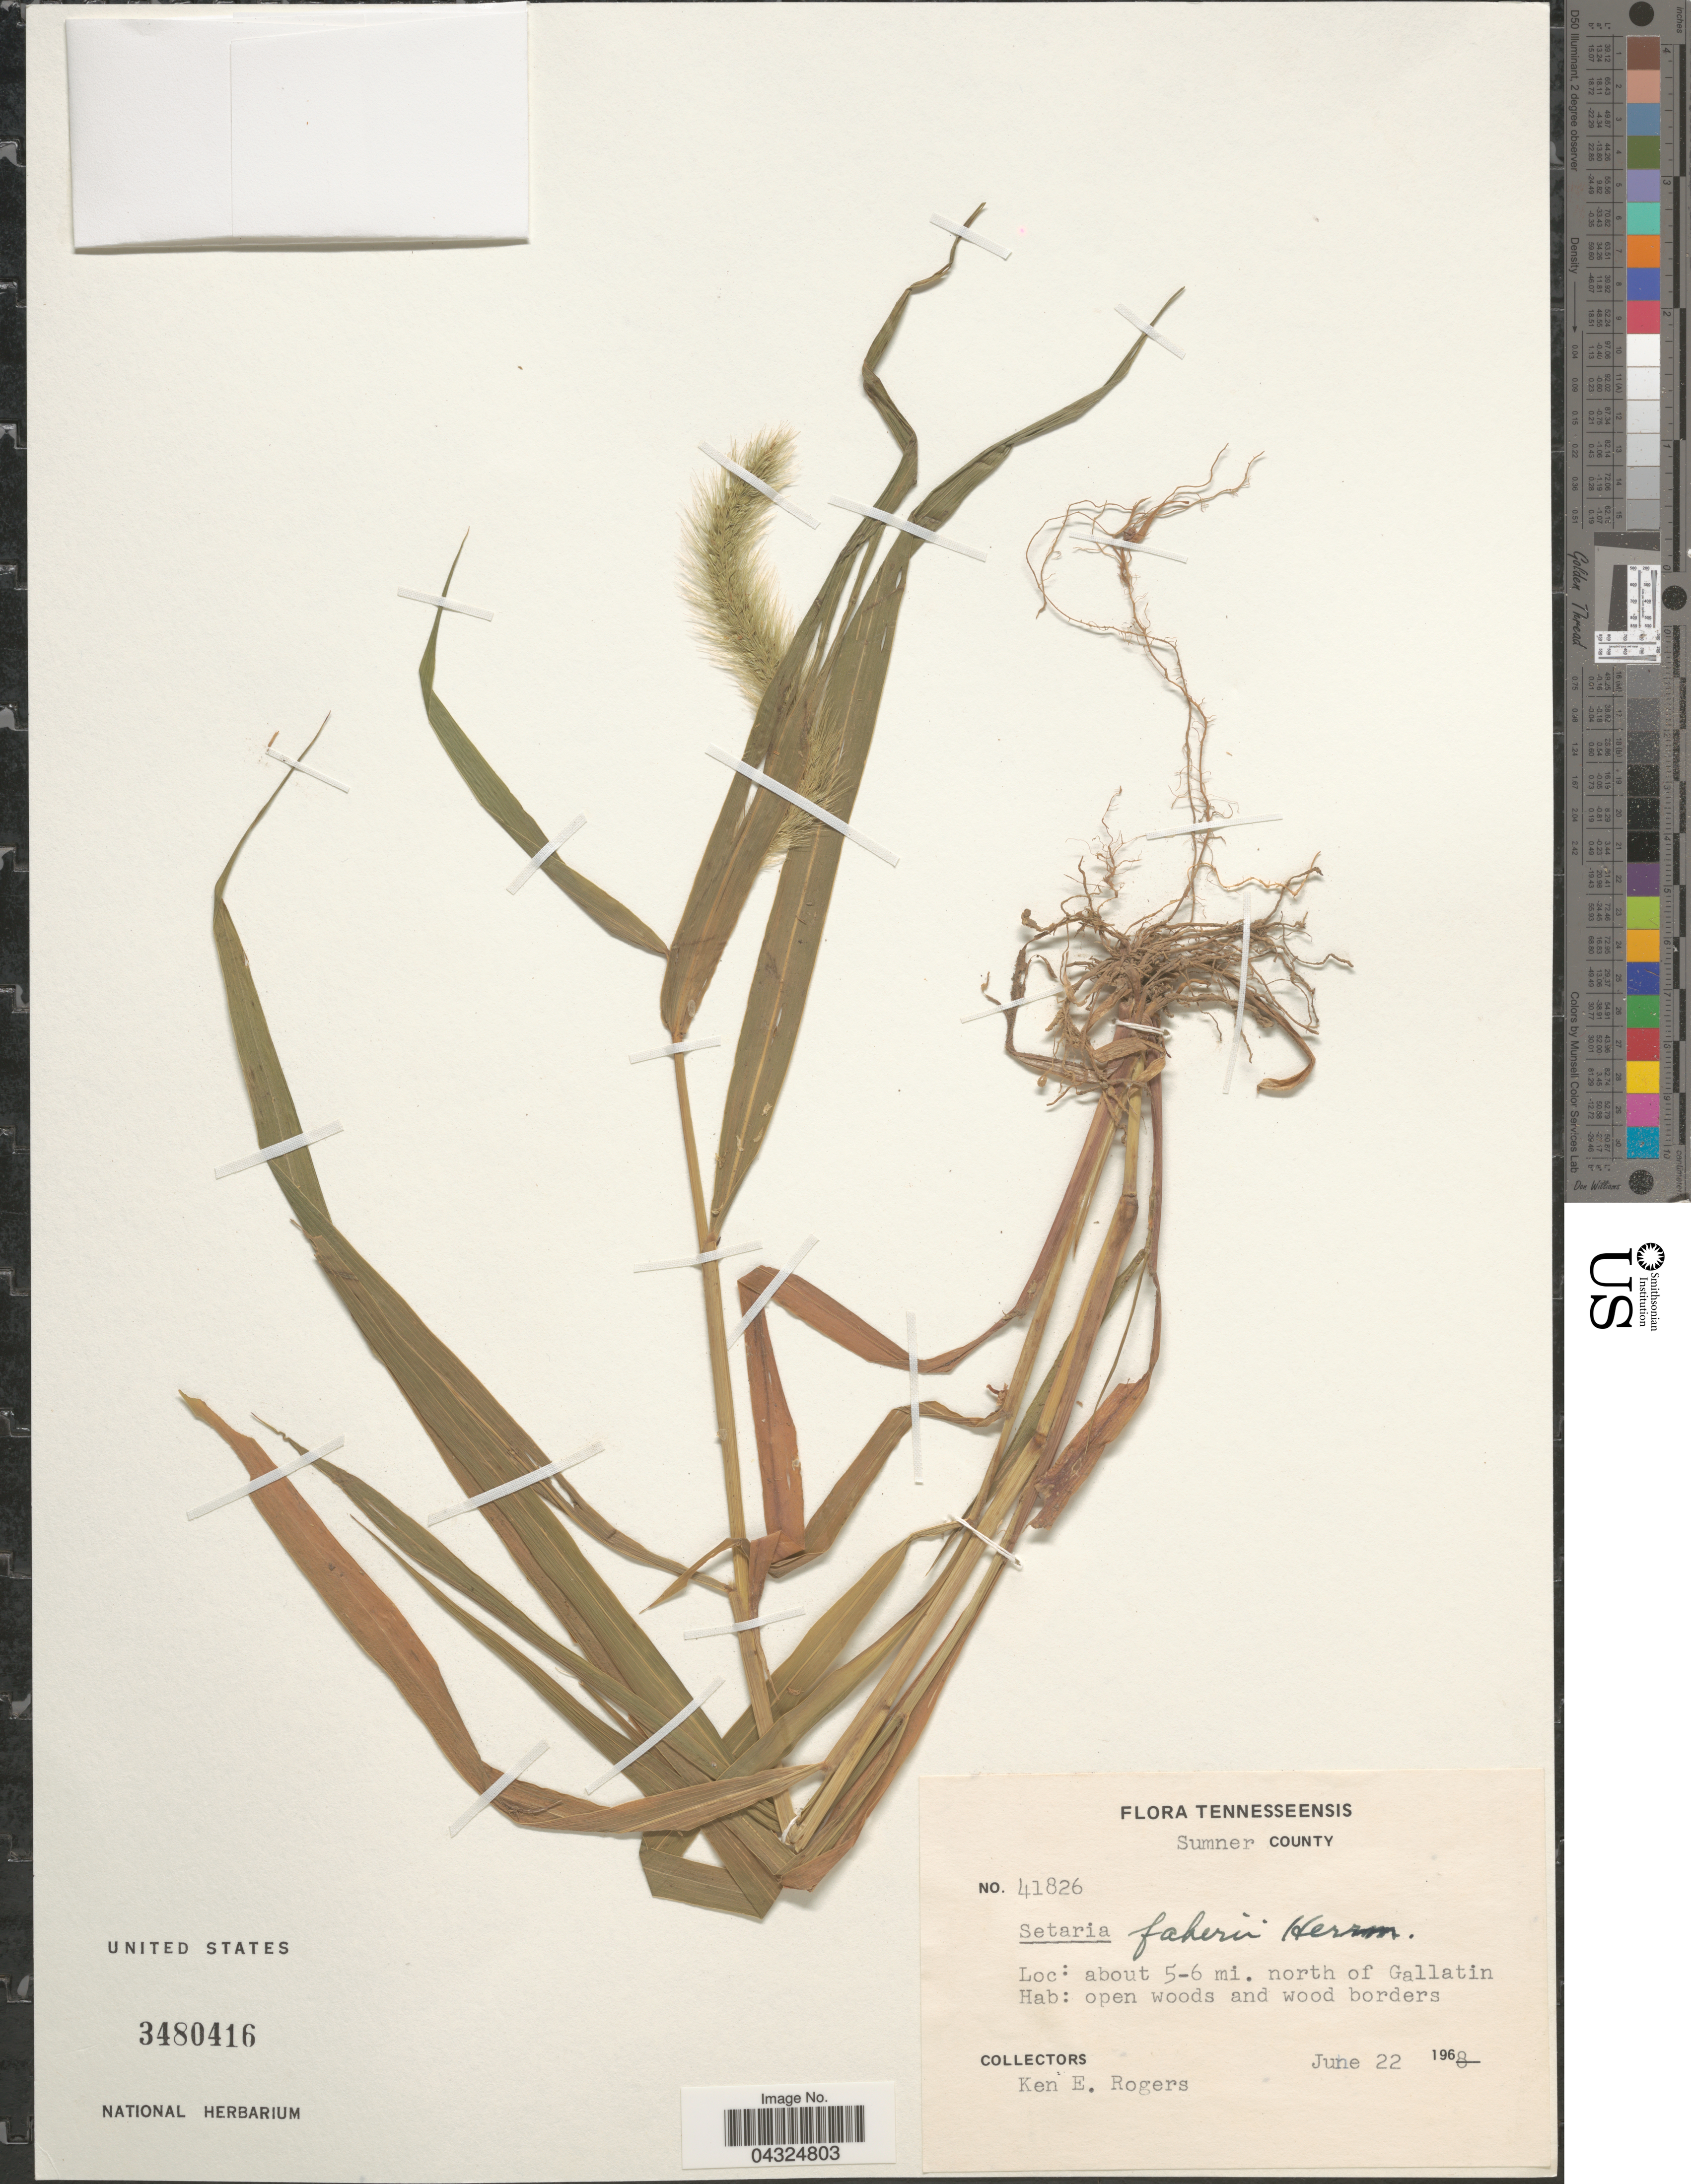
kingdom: Plantae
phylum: Tracheophyta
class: Liliopsida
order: Poales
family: Poaceae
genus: Setaria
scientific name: Setaria faberi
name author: R.A.W. Herrm.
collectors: K. Rogers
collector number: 41826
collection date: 1968-06-22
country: United States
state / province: Tennessee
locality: Tennesseensis. Sumner County. About 5-6 mi. north of Gallatin. Open woods and wood borders.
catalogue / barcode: US 3480416